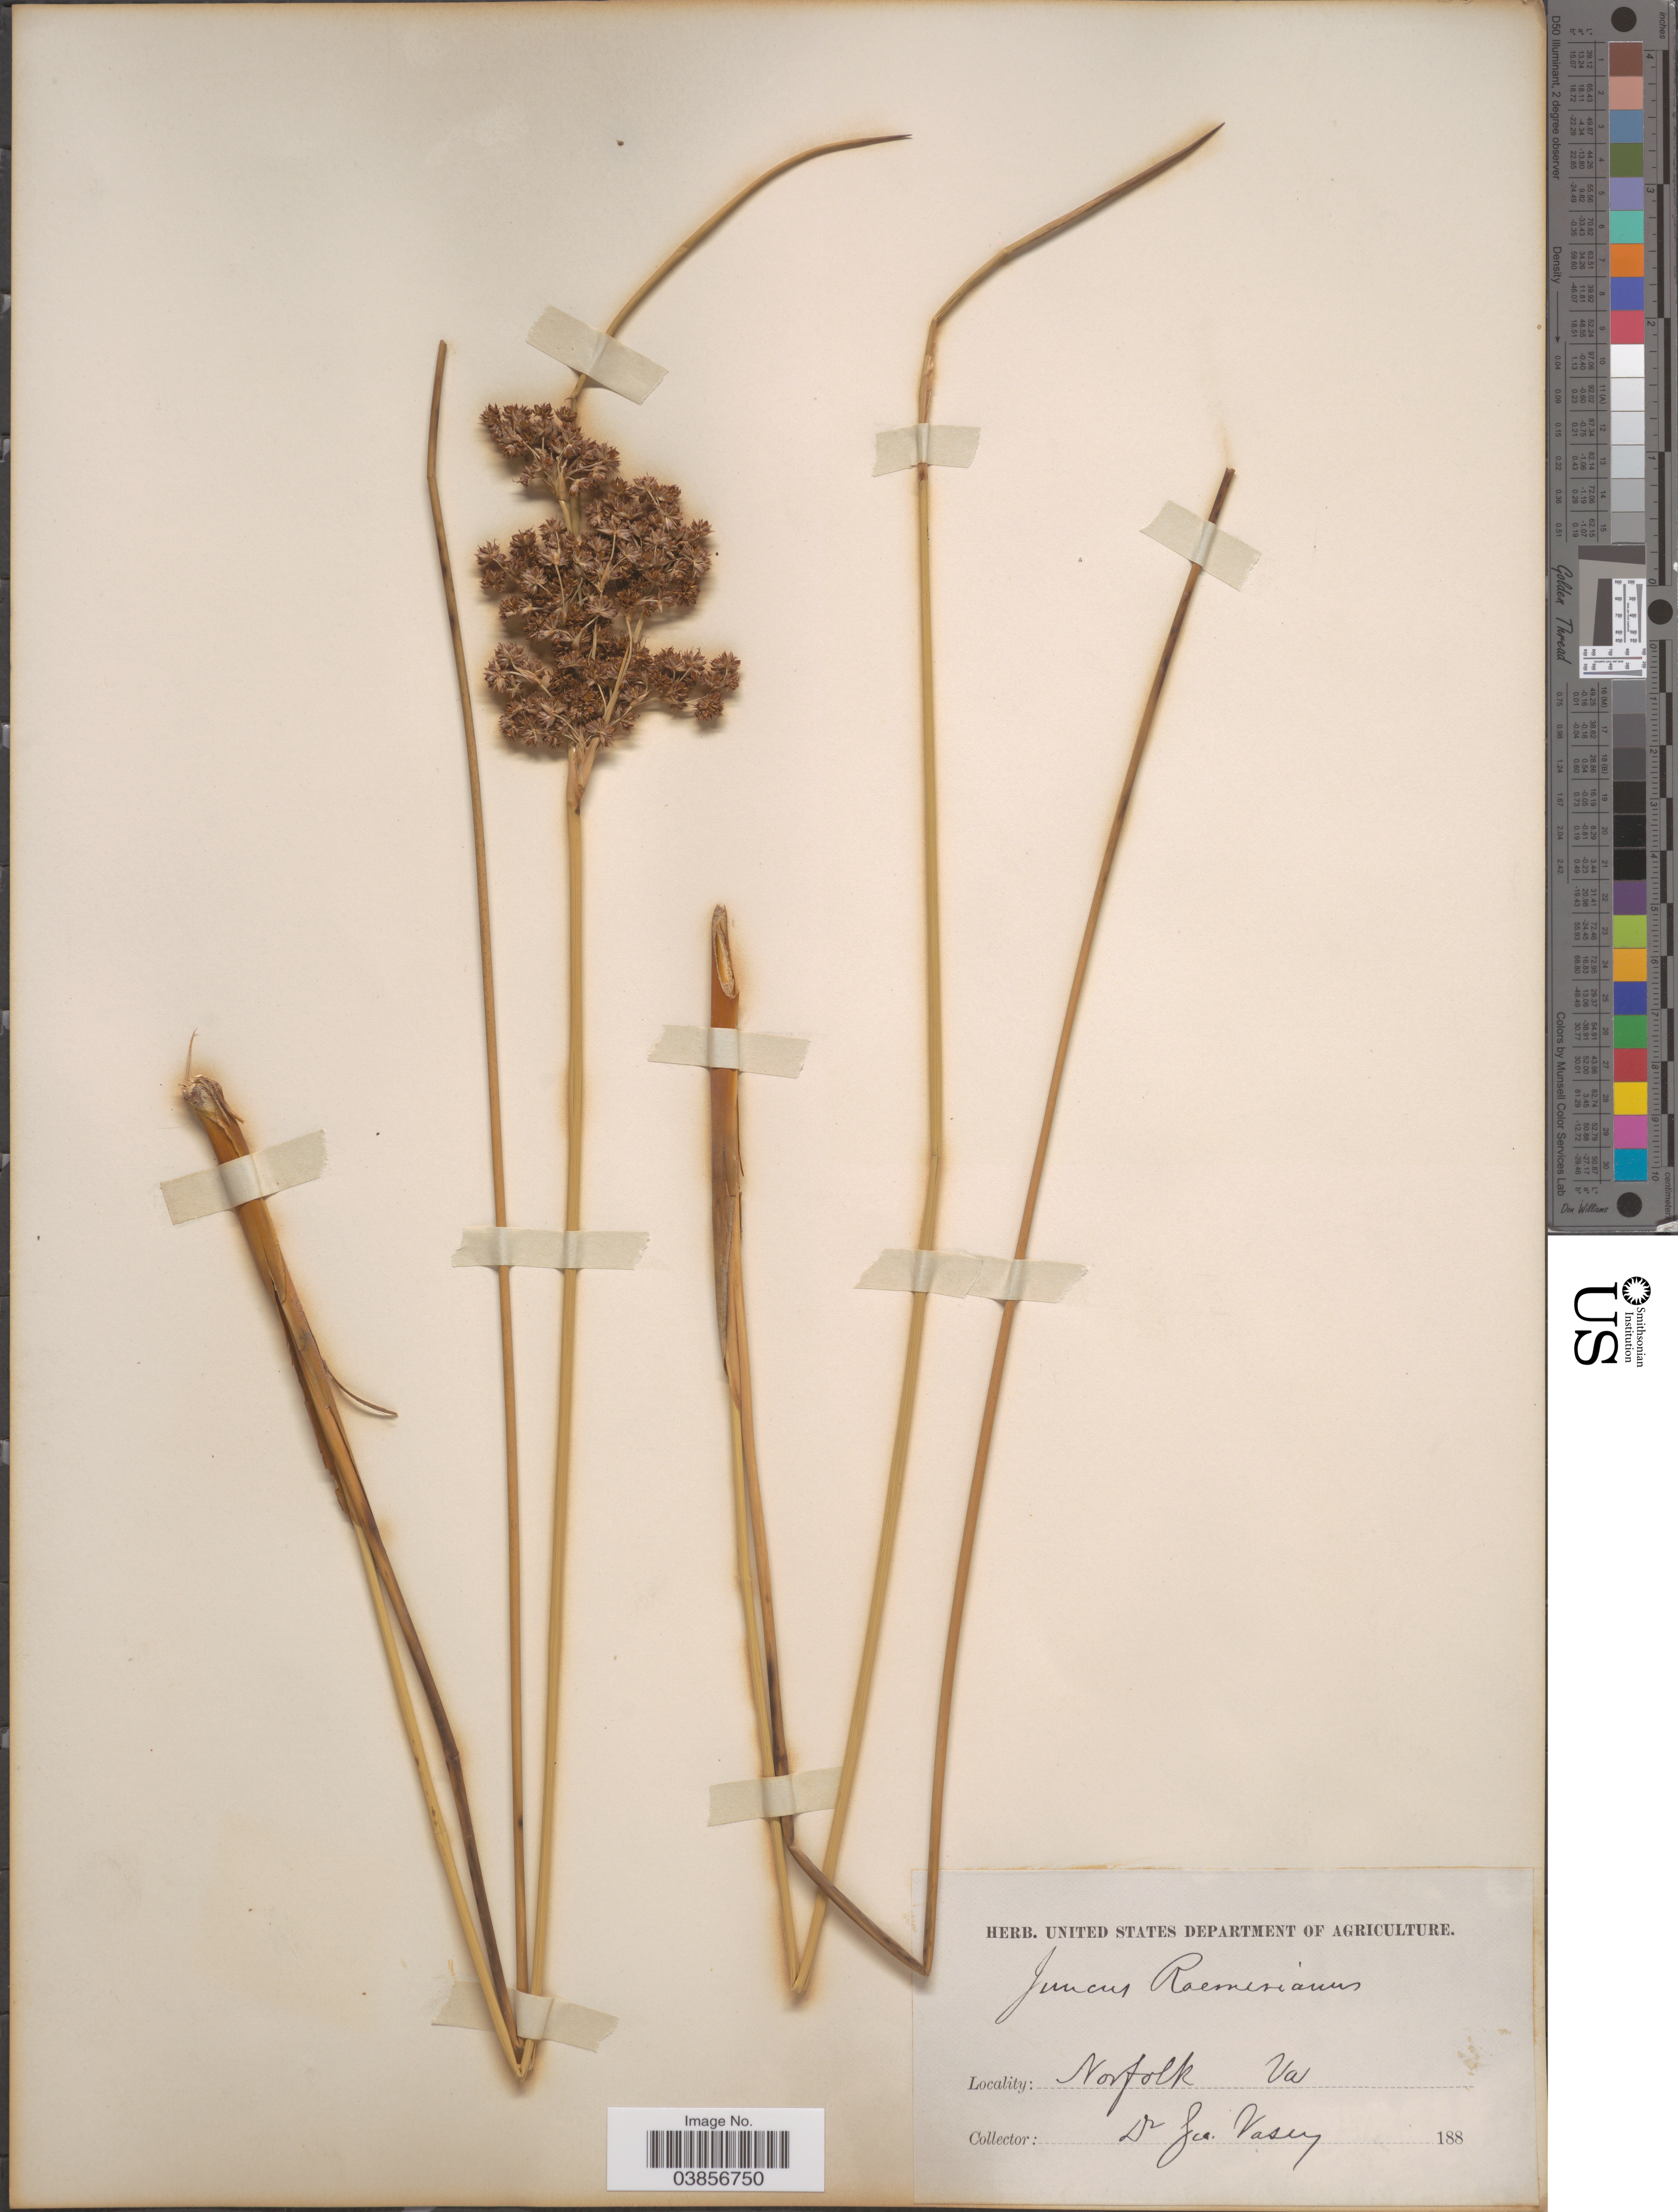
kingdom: Plantae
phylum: Tracheophyta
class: Liliopsida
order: Poales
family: Juncaceae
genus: Juncus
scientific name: Juncus roemerianus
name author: Scheele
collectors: G. R. Vasey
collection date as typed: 188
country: United States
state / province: Virginia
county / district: City of Norfolk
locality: Norfolk.